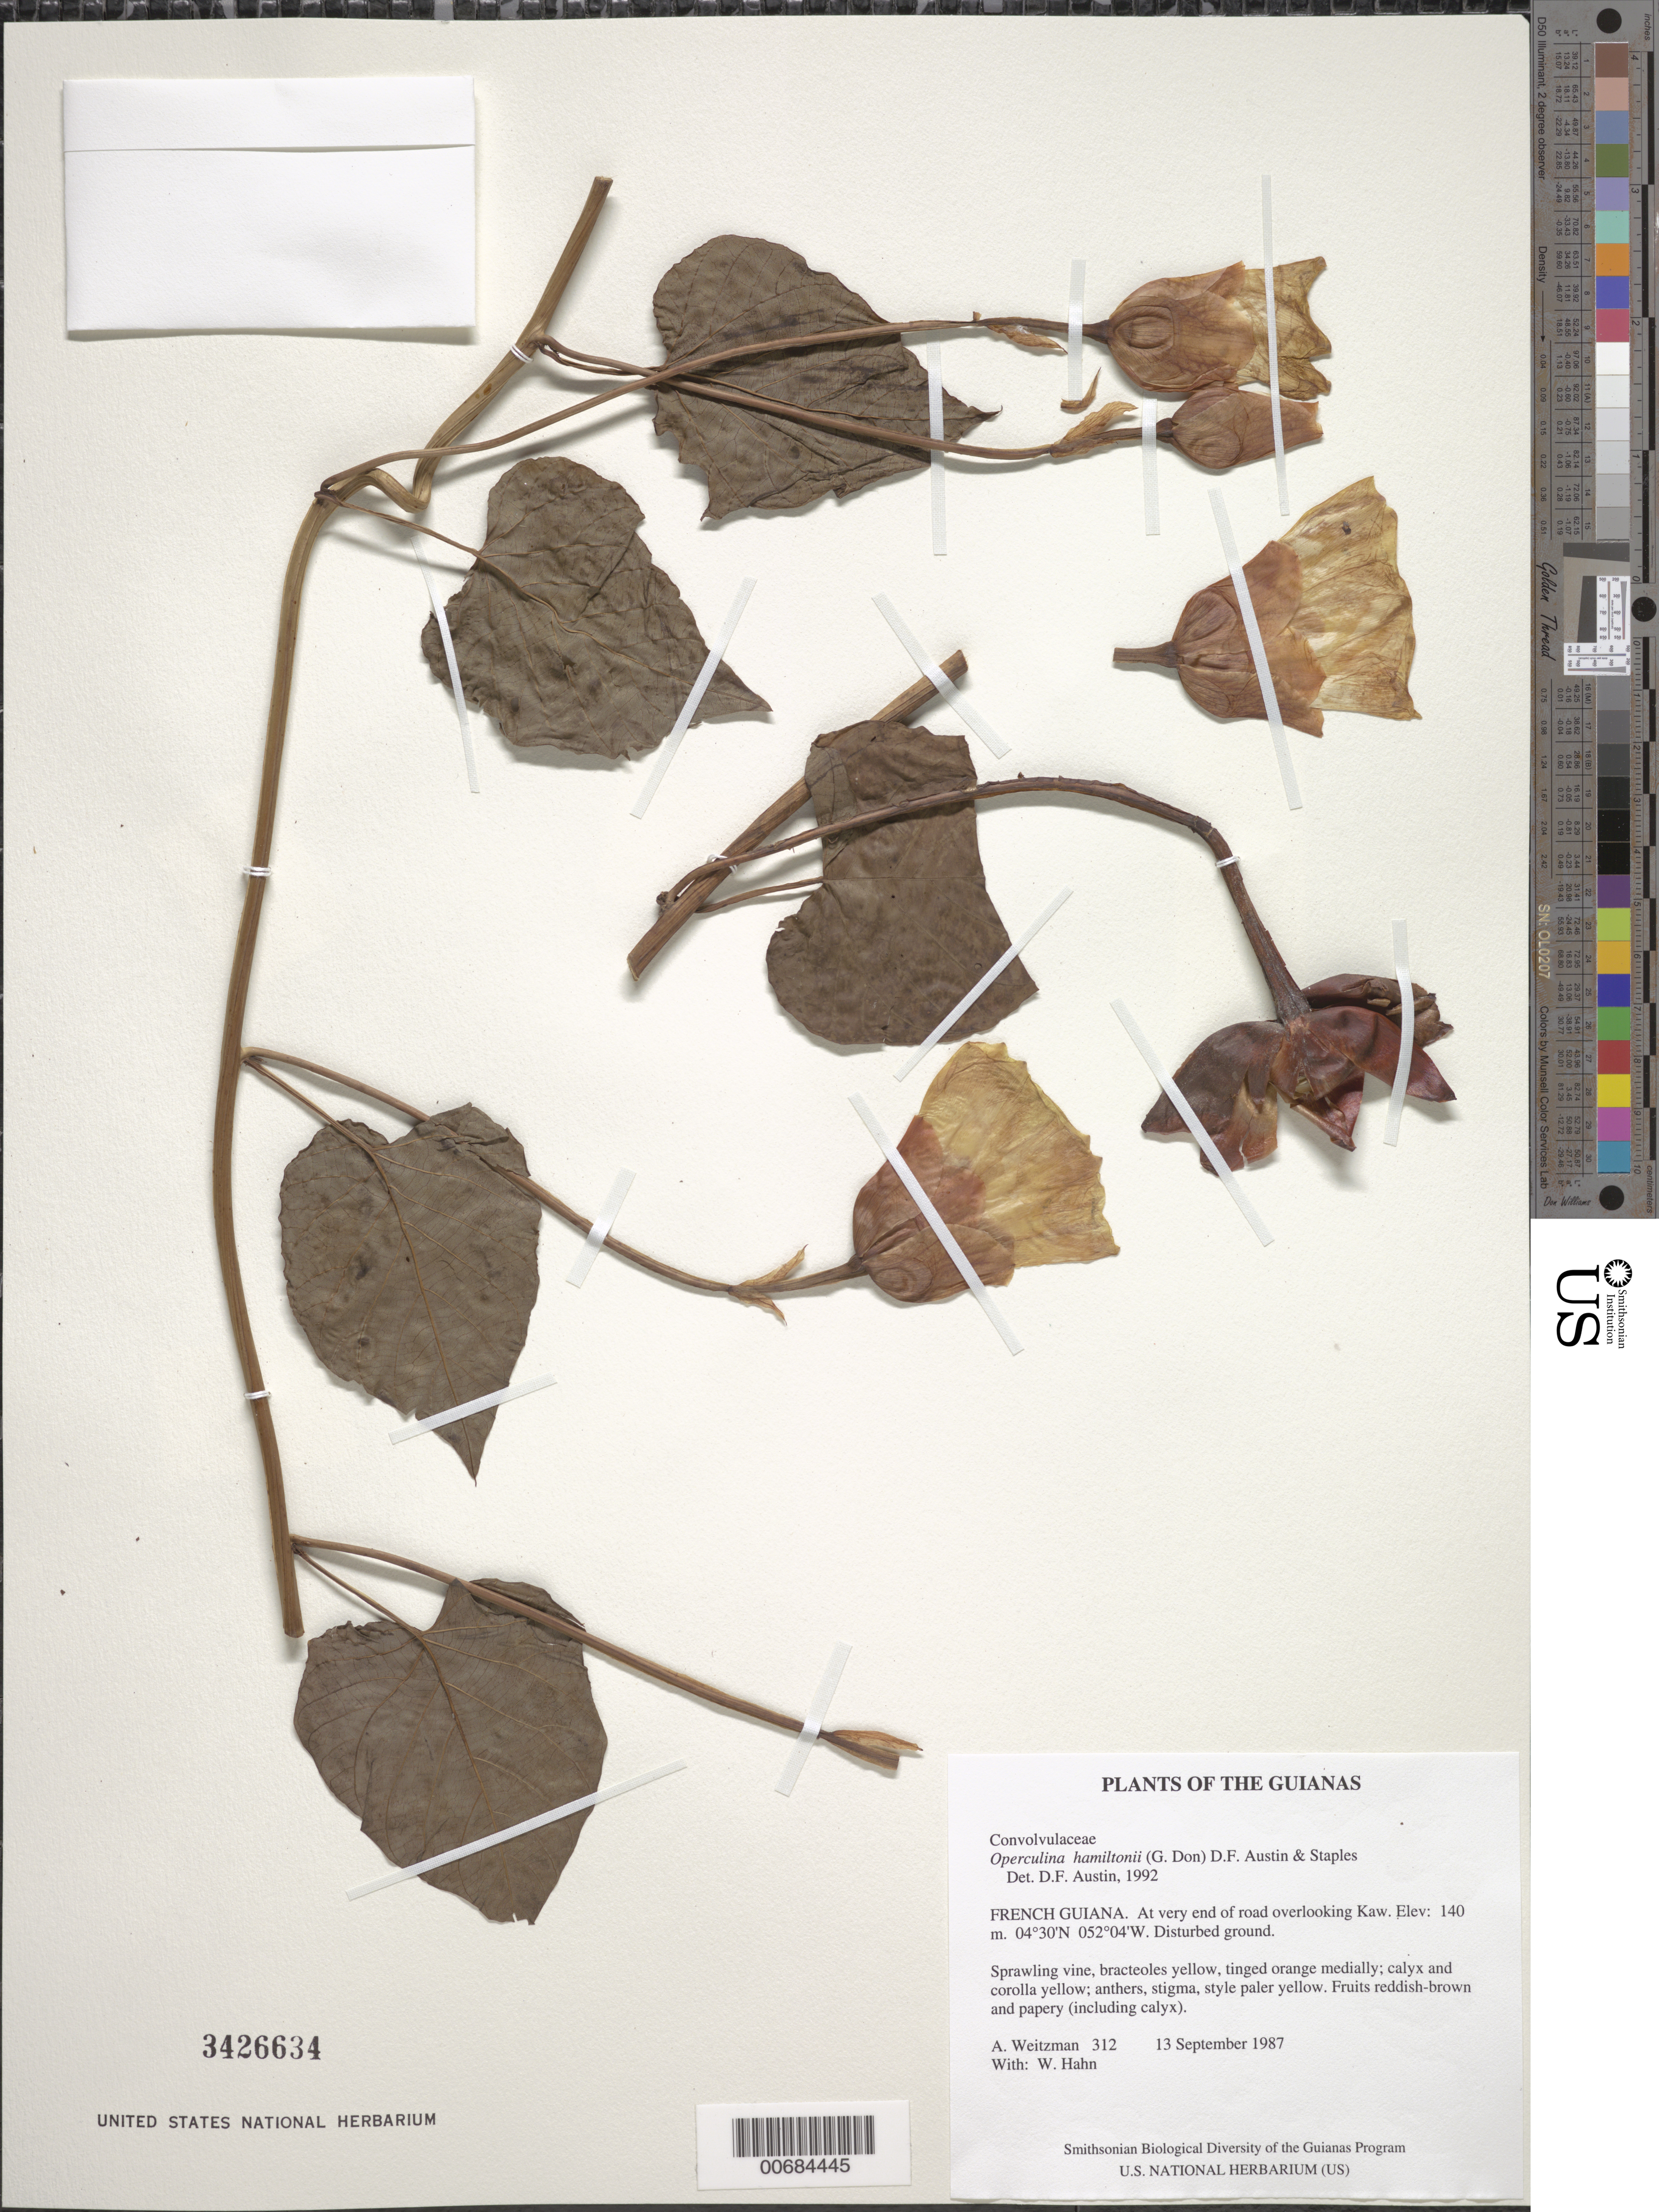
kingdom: Plantae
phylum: Tracheophyta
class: Magnoliopsida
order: Solanales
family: Convolvulaceae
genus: Operculina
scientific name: Operculina hamiltonii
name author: (G. Don) D.F. Austin & Staples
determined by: Austin, D. F.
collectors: A. L. Weitzman & W. Hahn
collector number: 312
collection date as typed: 13 September 1987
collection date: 1987-09-13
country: French Guiana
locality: At very end of road overlooking Kaw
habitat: Disturbed ground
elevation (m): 140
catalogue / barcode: US 3426634